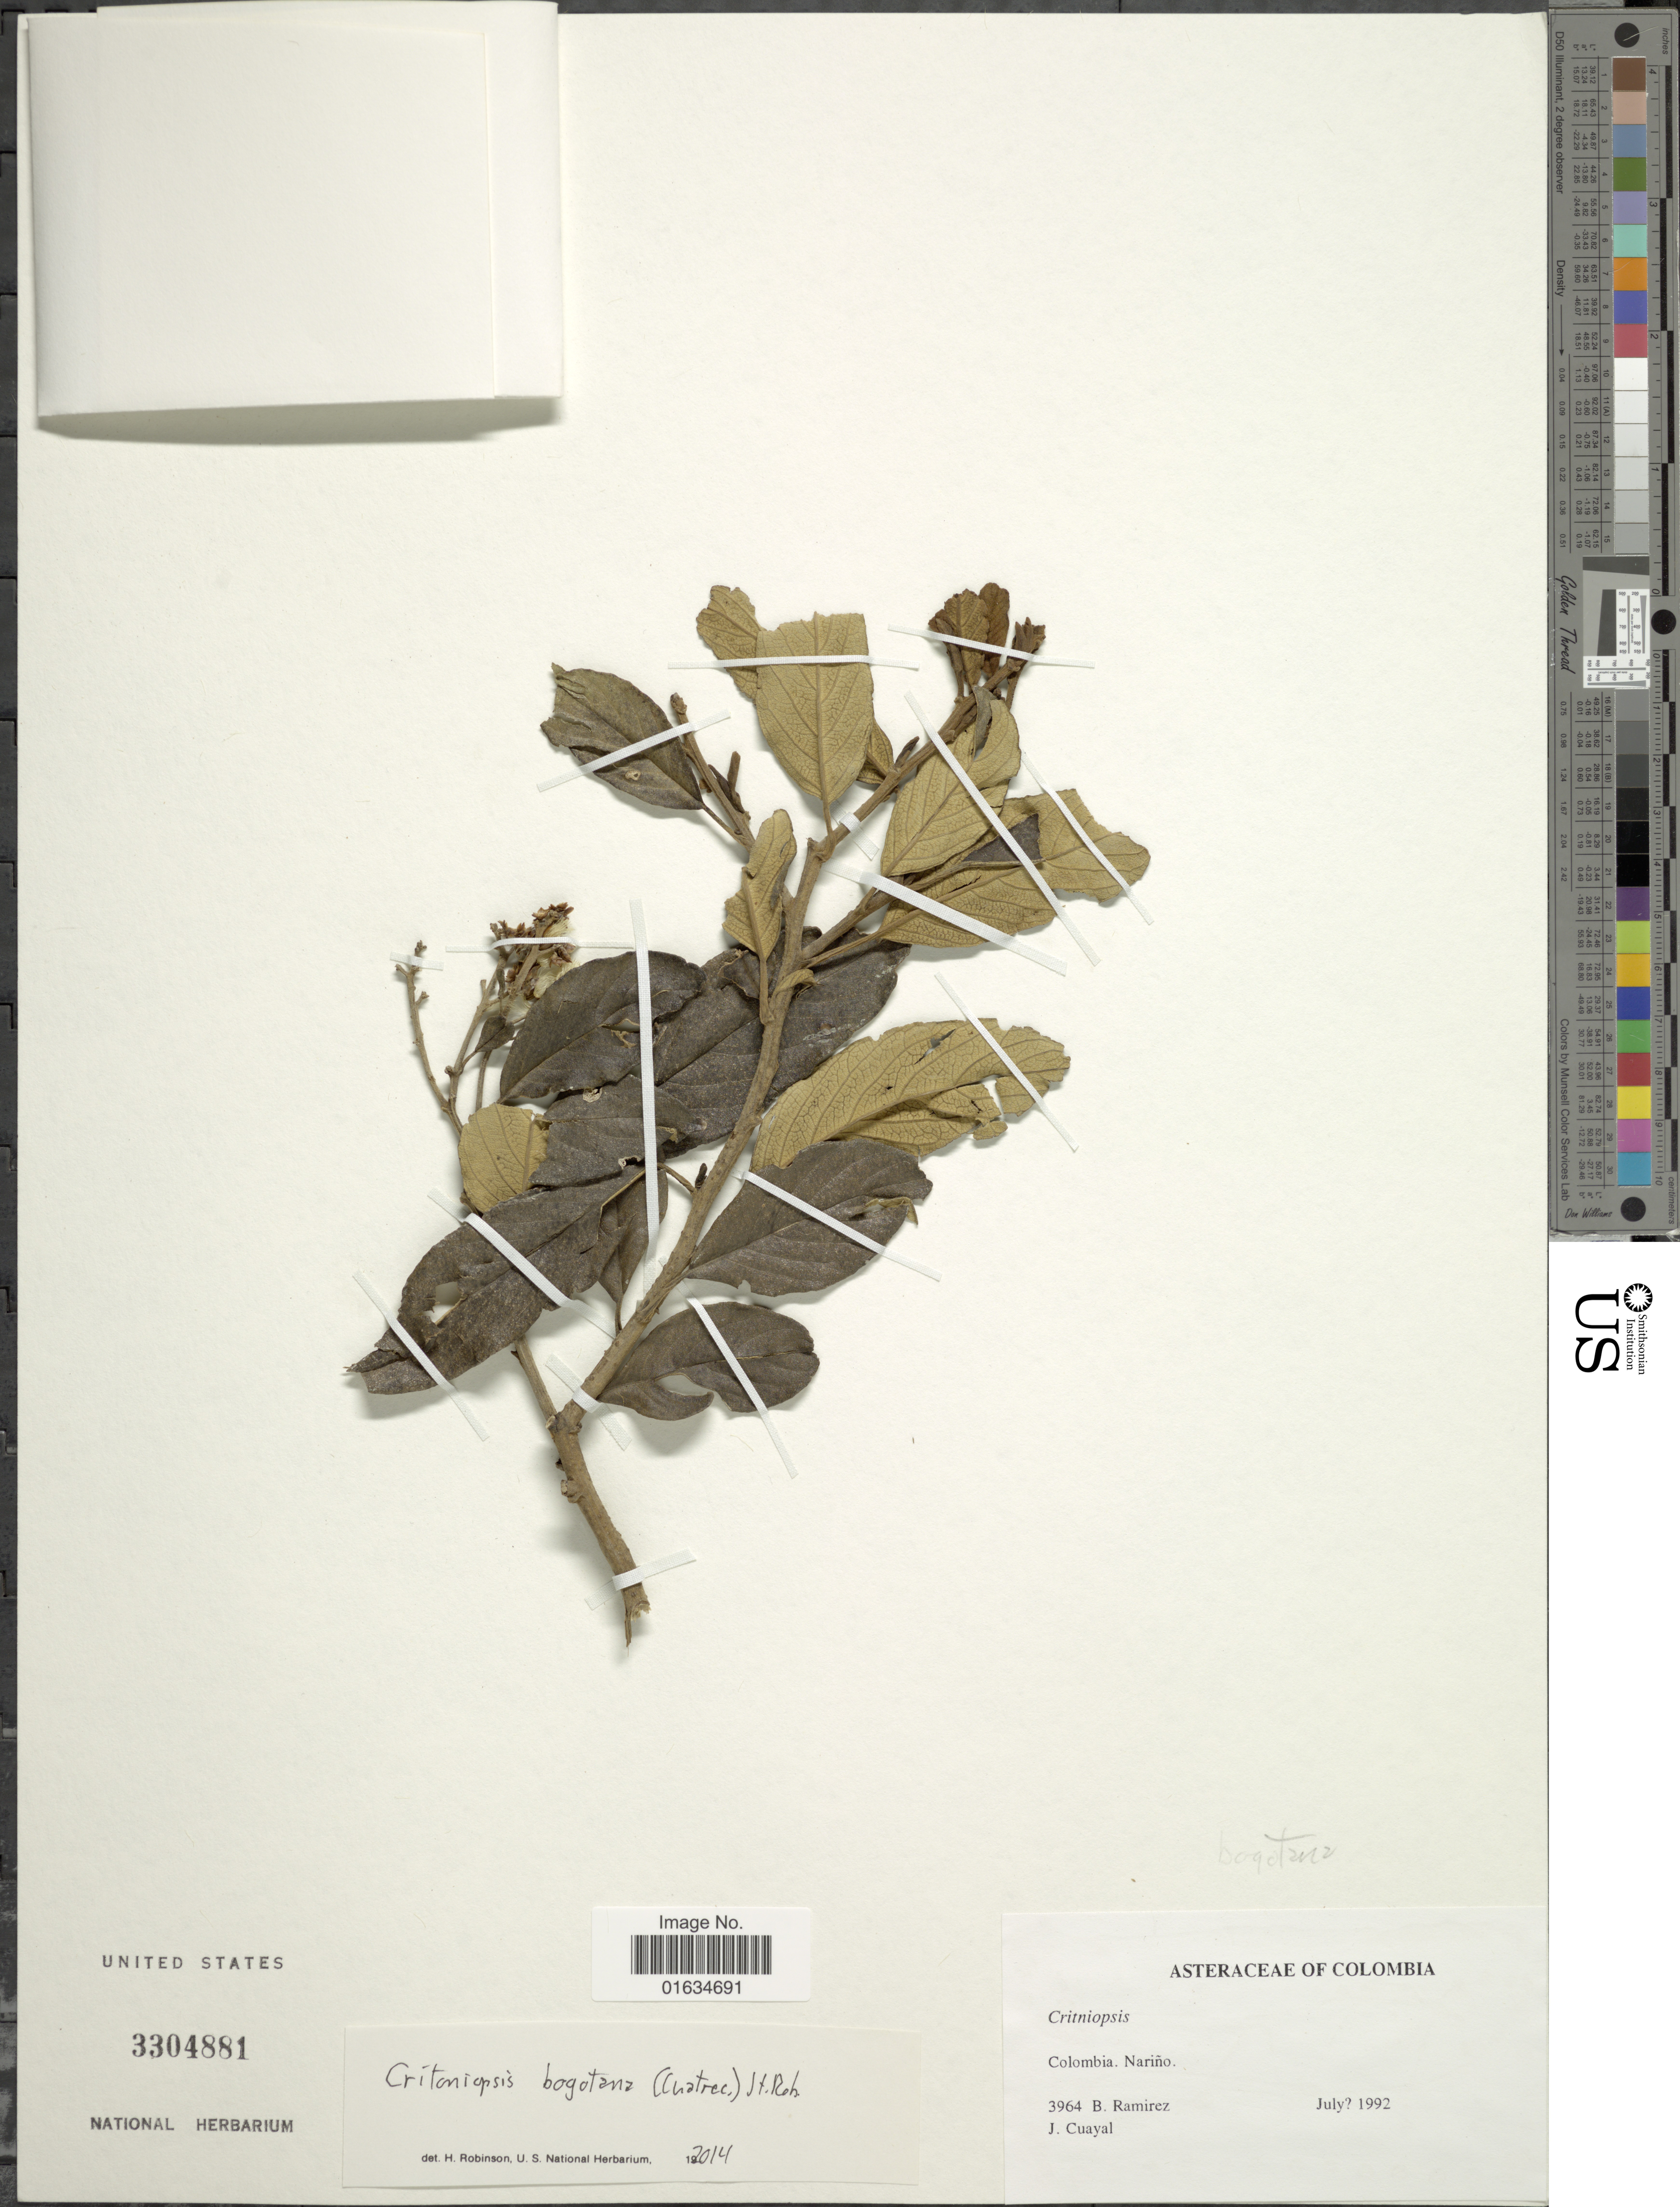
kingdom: Plantae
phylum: Tracheophyta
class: Magnoliopsida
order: Asterales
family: Asteraceae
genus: Critoniopsis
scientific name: Critoniopsis bogotana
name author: (Cuatrec.) H. Rob.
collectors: B. Ramírez & J. Cuayal M.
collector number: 3964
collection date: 1992-07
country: Colombia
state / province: Nariño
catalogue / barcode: US 3304881